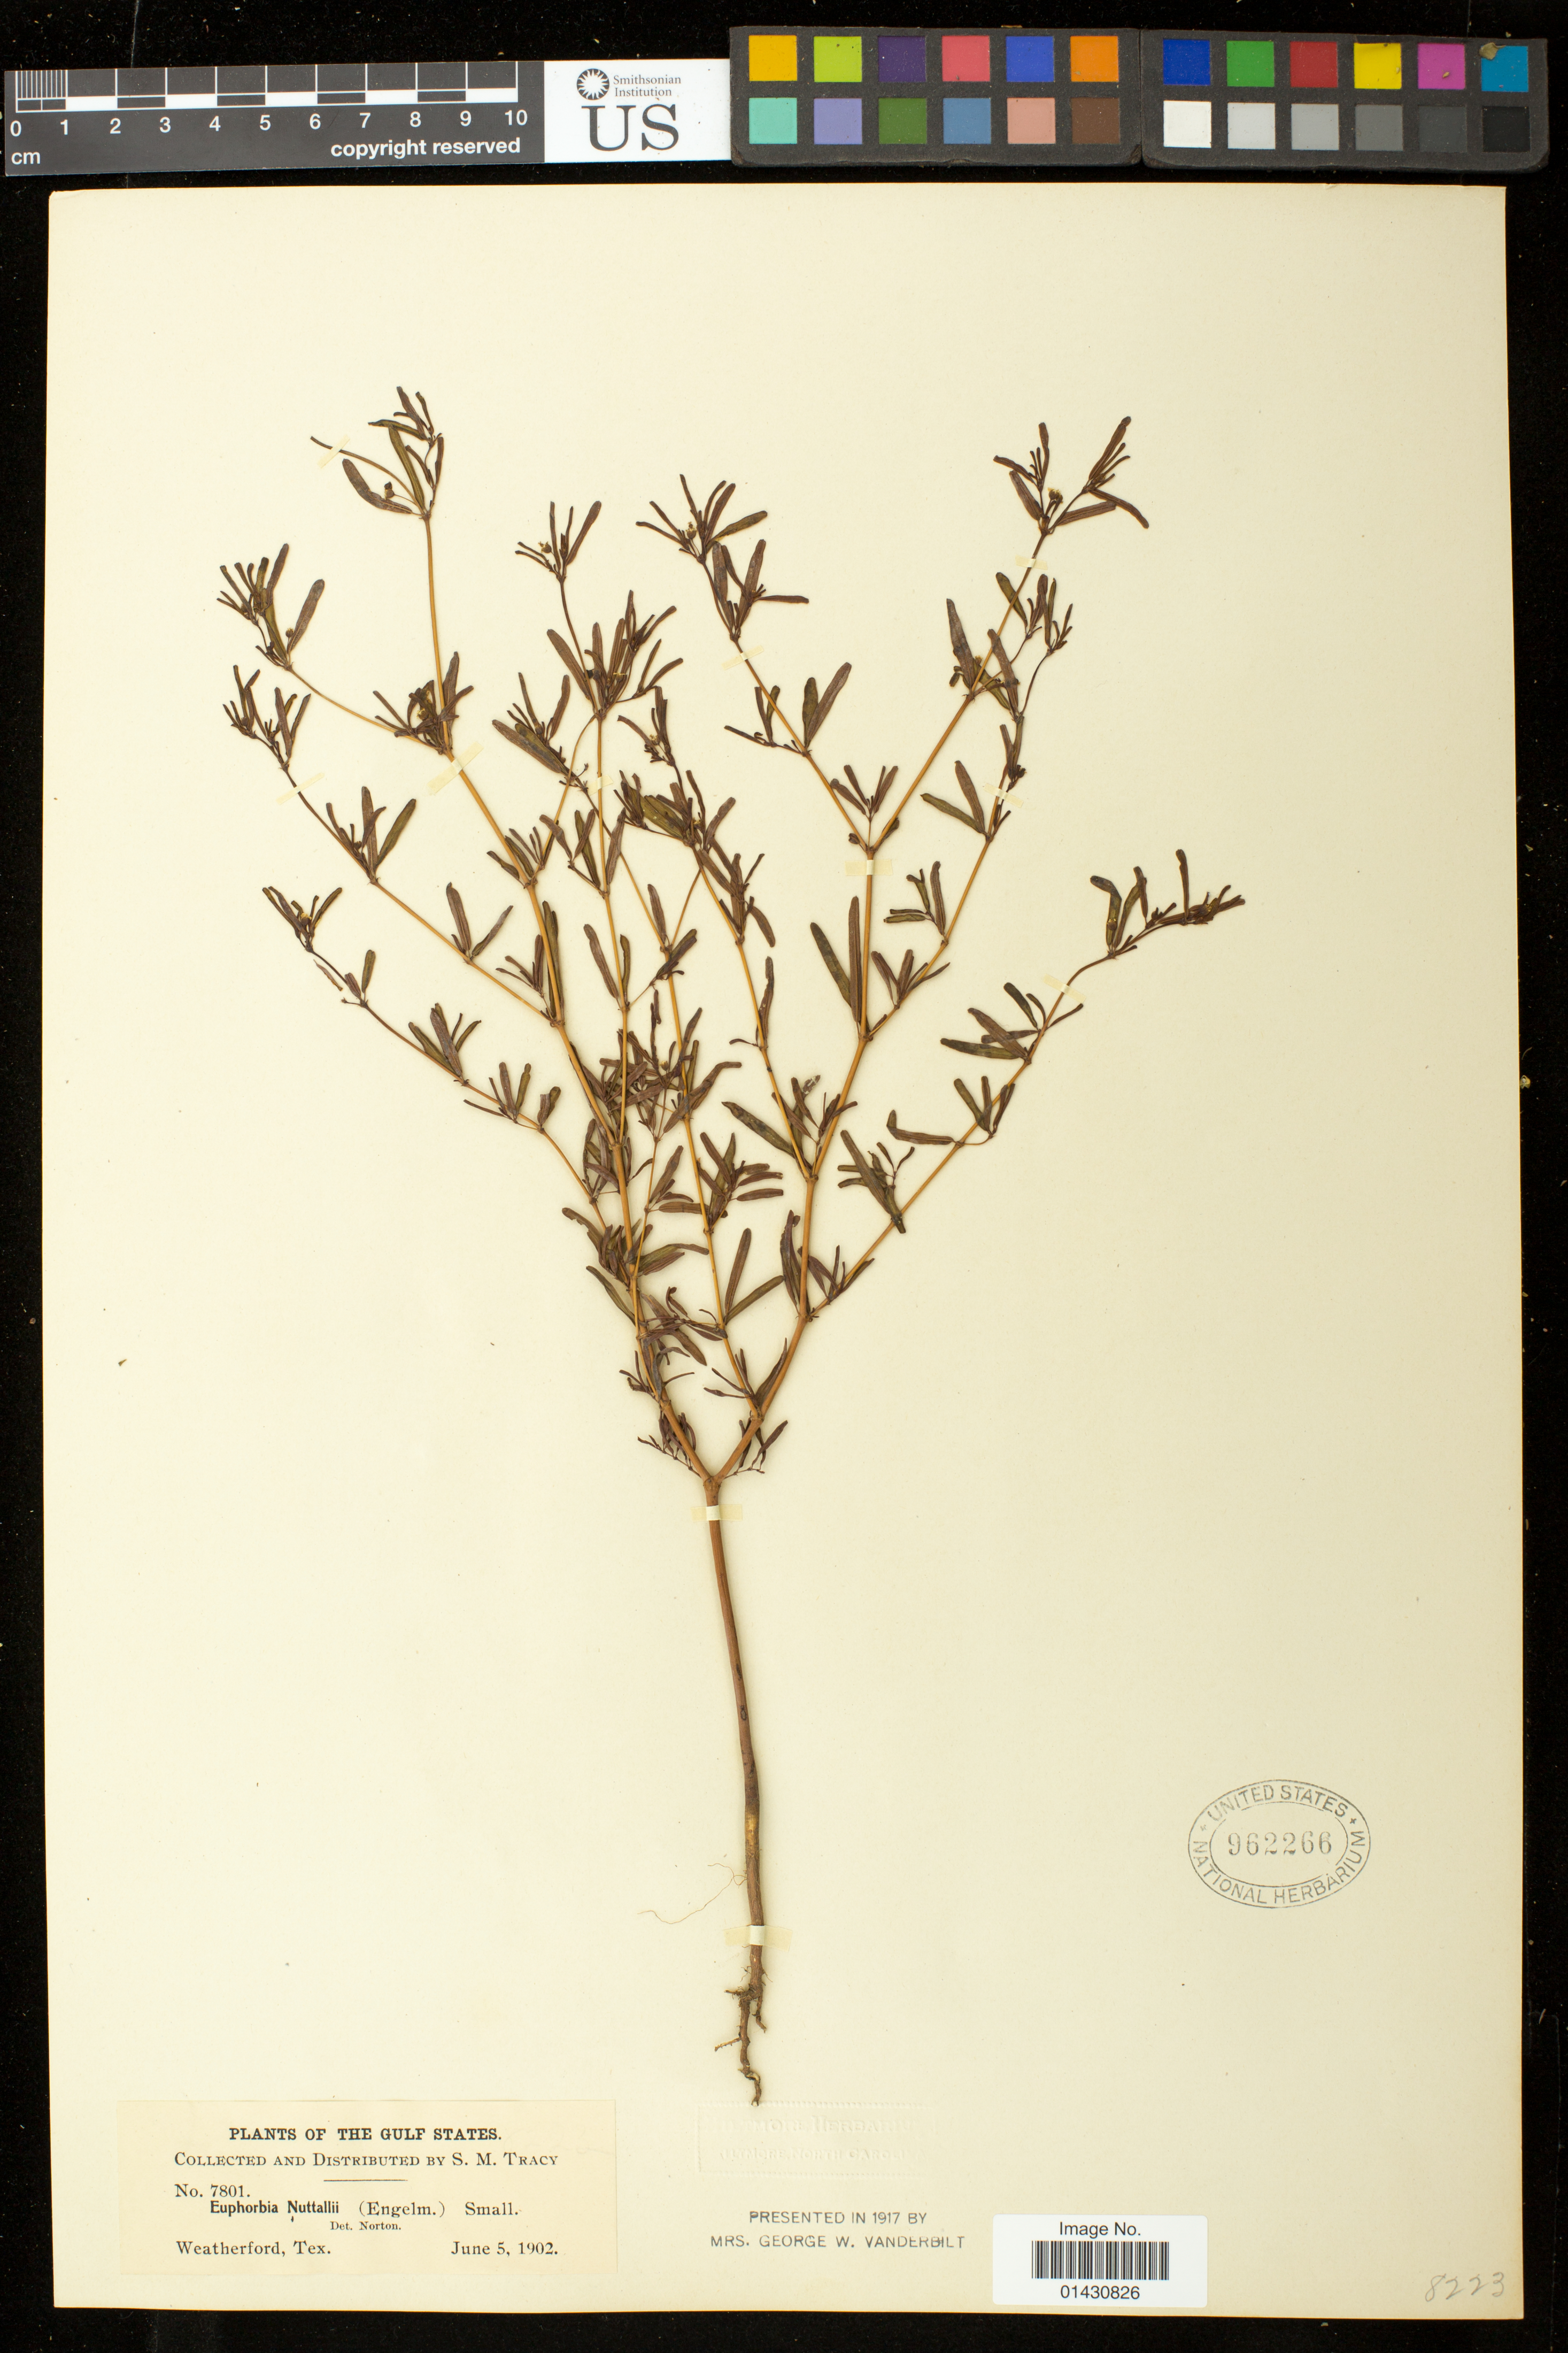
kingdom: Plantae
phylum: Tracheophyta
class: Magnoliopsida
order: Malpighiales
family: Euphorbiaceae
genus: Euphorbia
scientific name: Euphorbia missurica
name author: Raf.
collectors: S. M. Tracy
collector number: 7801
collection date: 1902-06-05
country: United States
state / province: Texas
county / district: Parker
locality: Weatherford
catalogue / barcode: US 962266